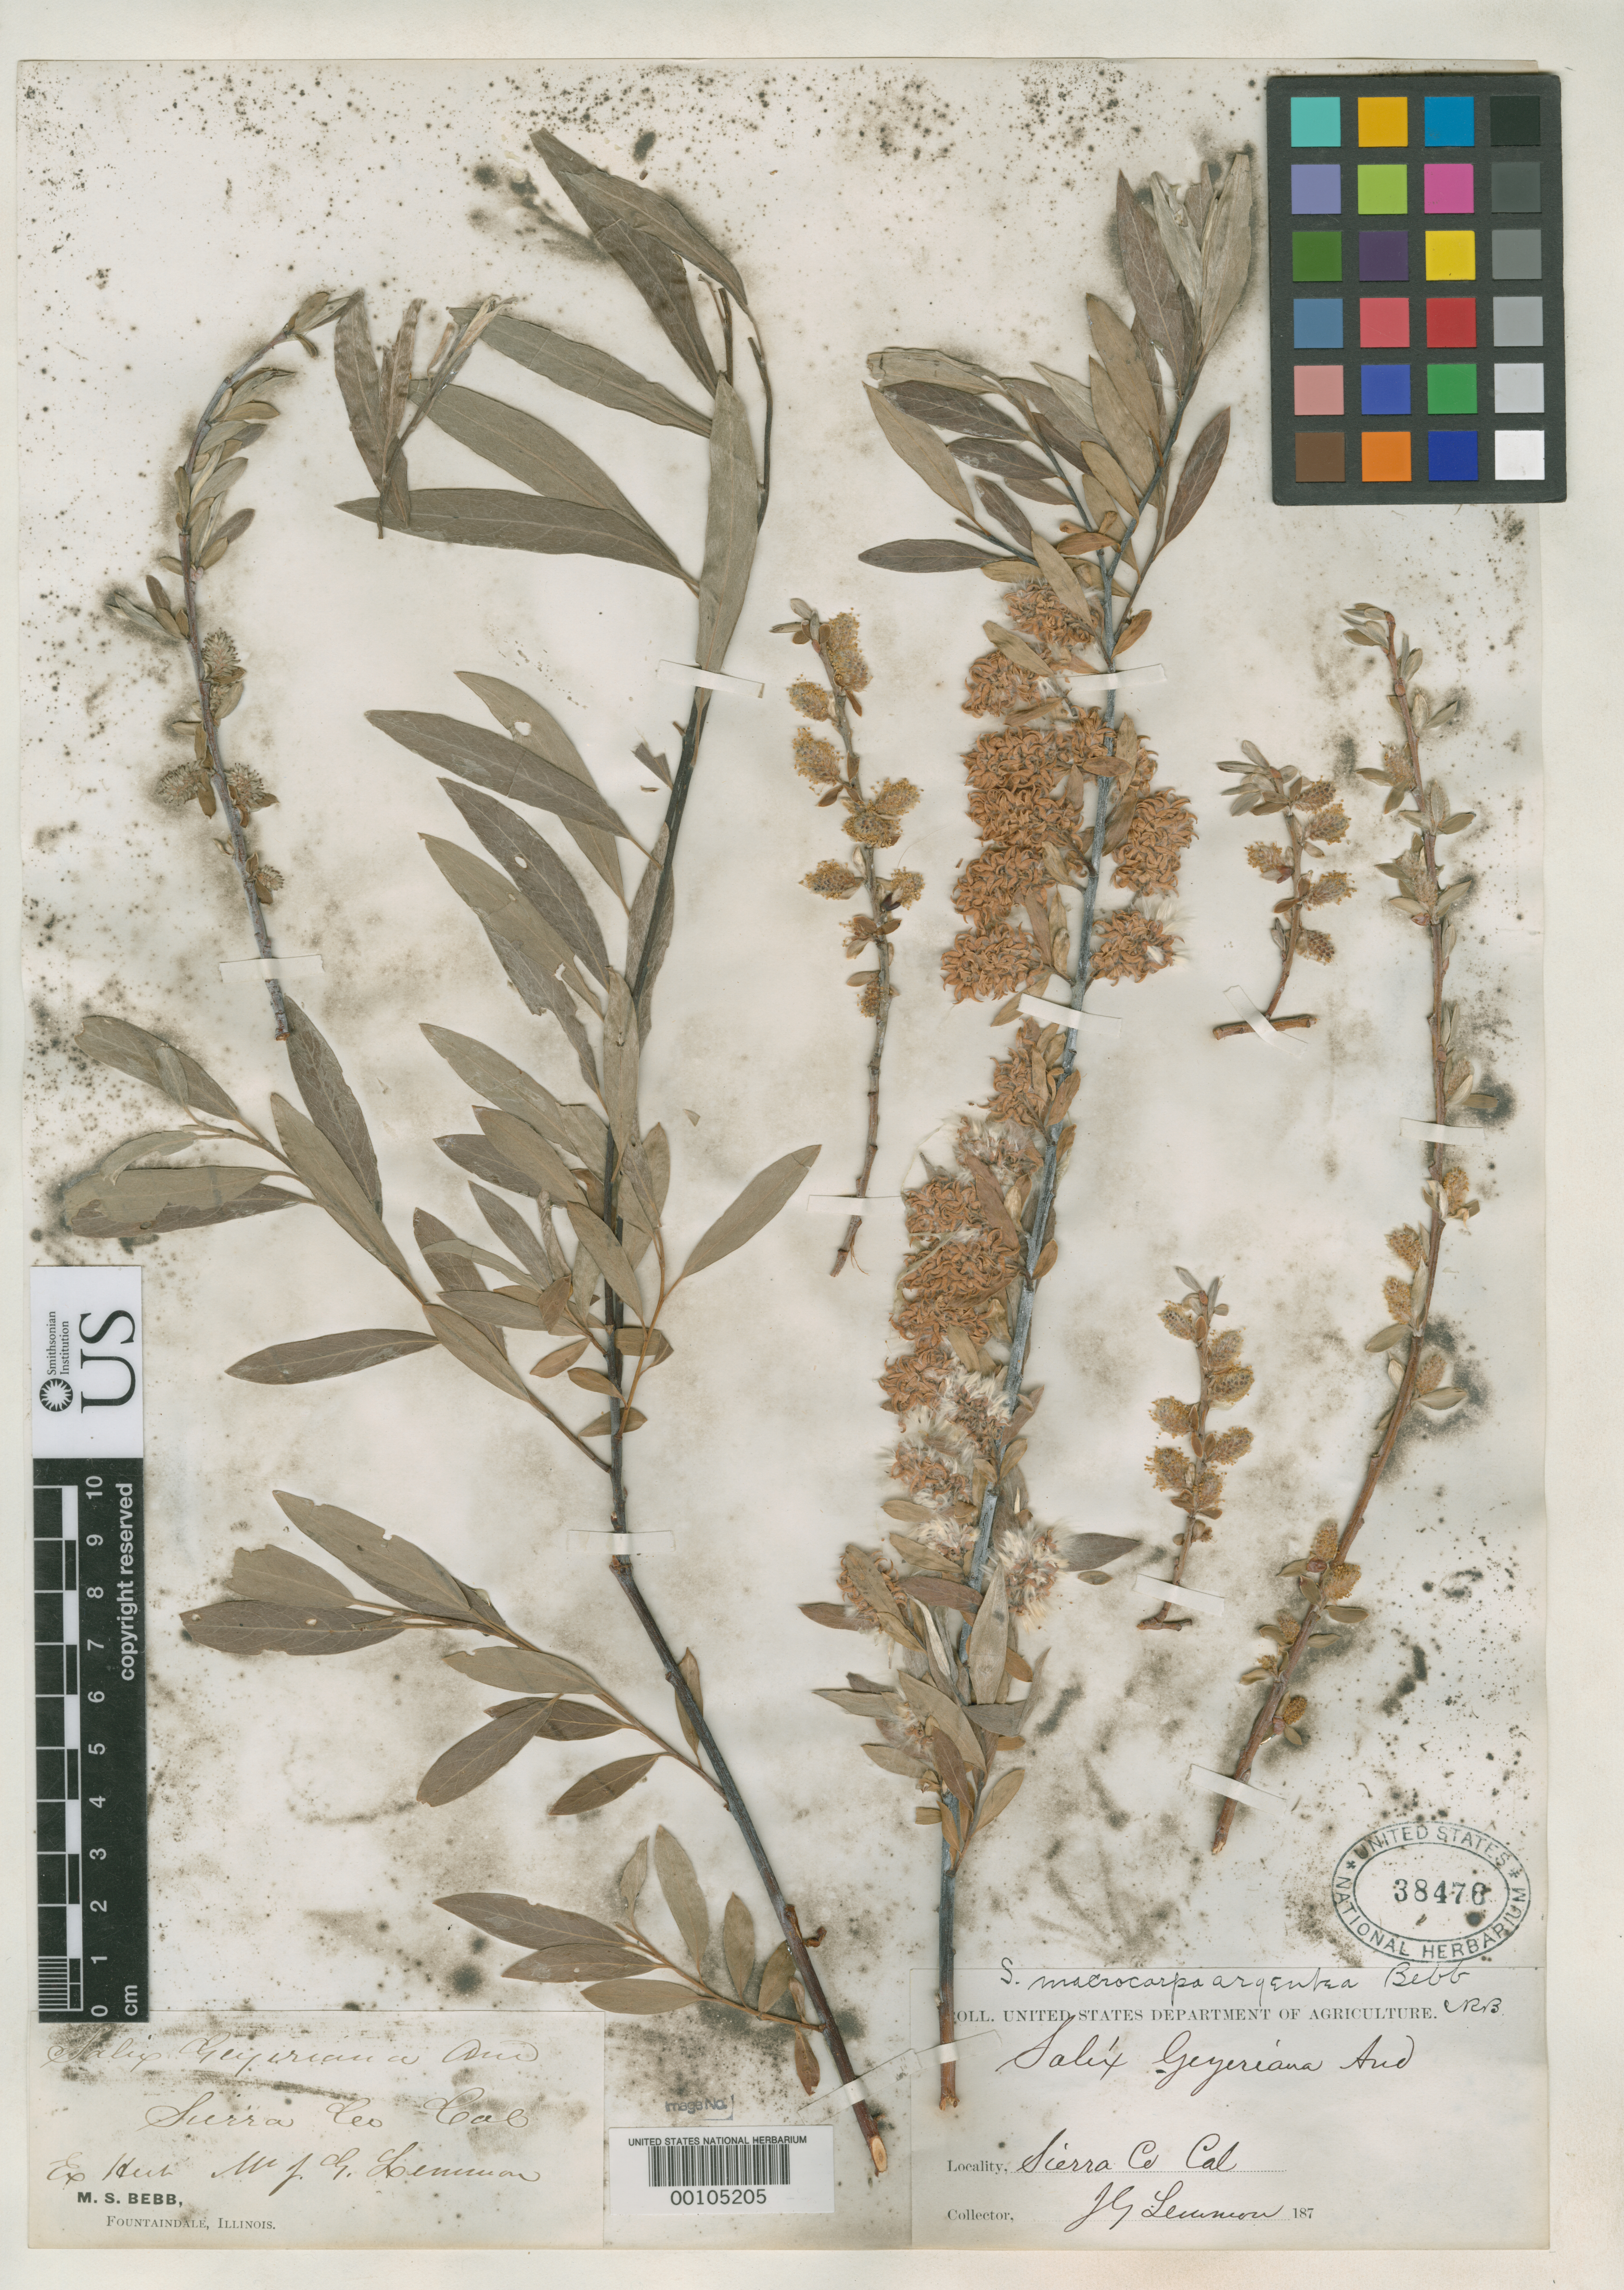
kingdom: Plantae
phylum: Tracheophyta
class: Magnoliopsida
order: Malpighiales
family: Salicaceae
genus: Salix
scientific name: Salix macrocarpa var. argentea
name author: Bebb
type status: Type Collection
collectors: J. G. Lemmon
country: United States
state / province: California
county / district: Sierra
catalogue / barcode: US 38476